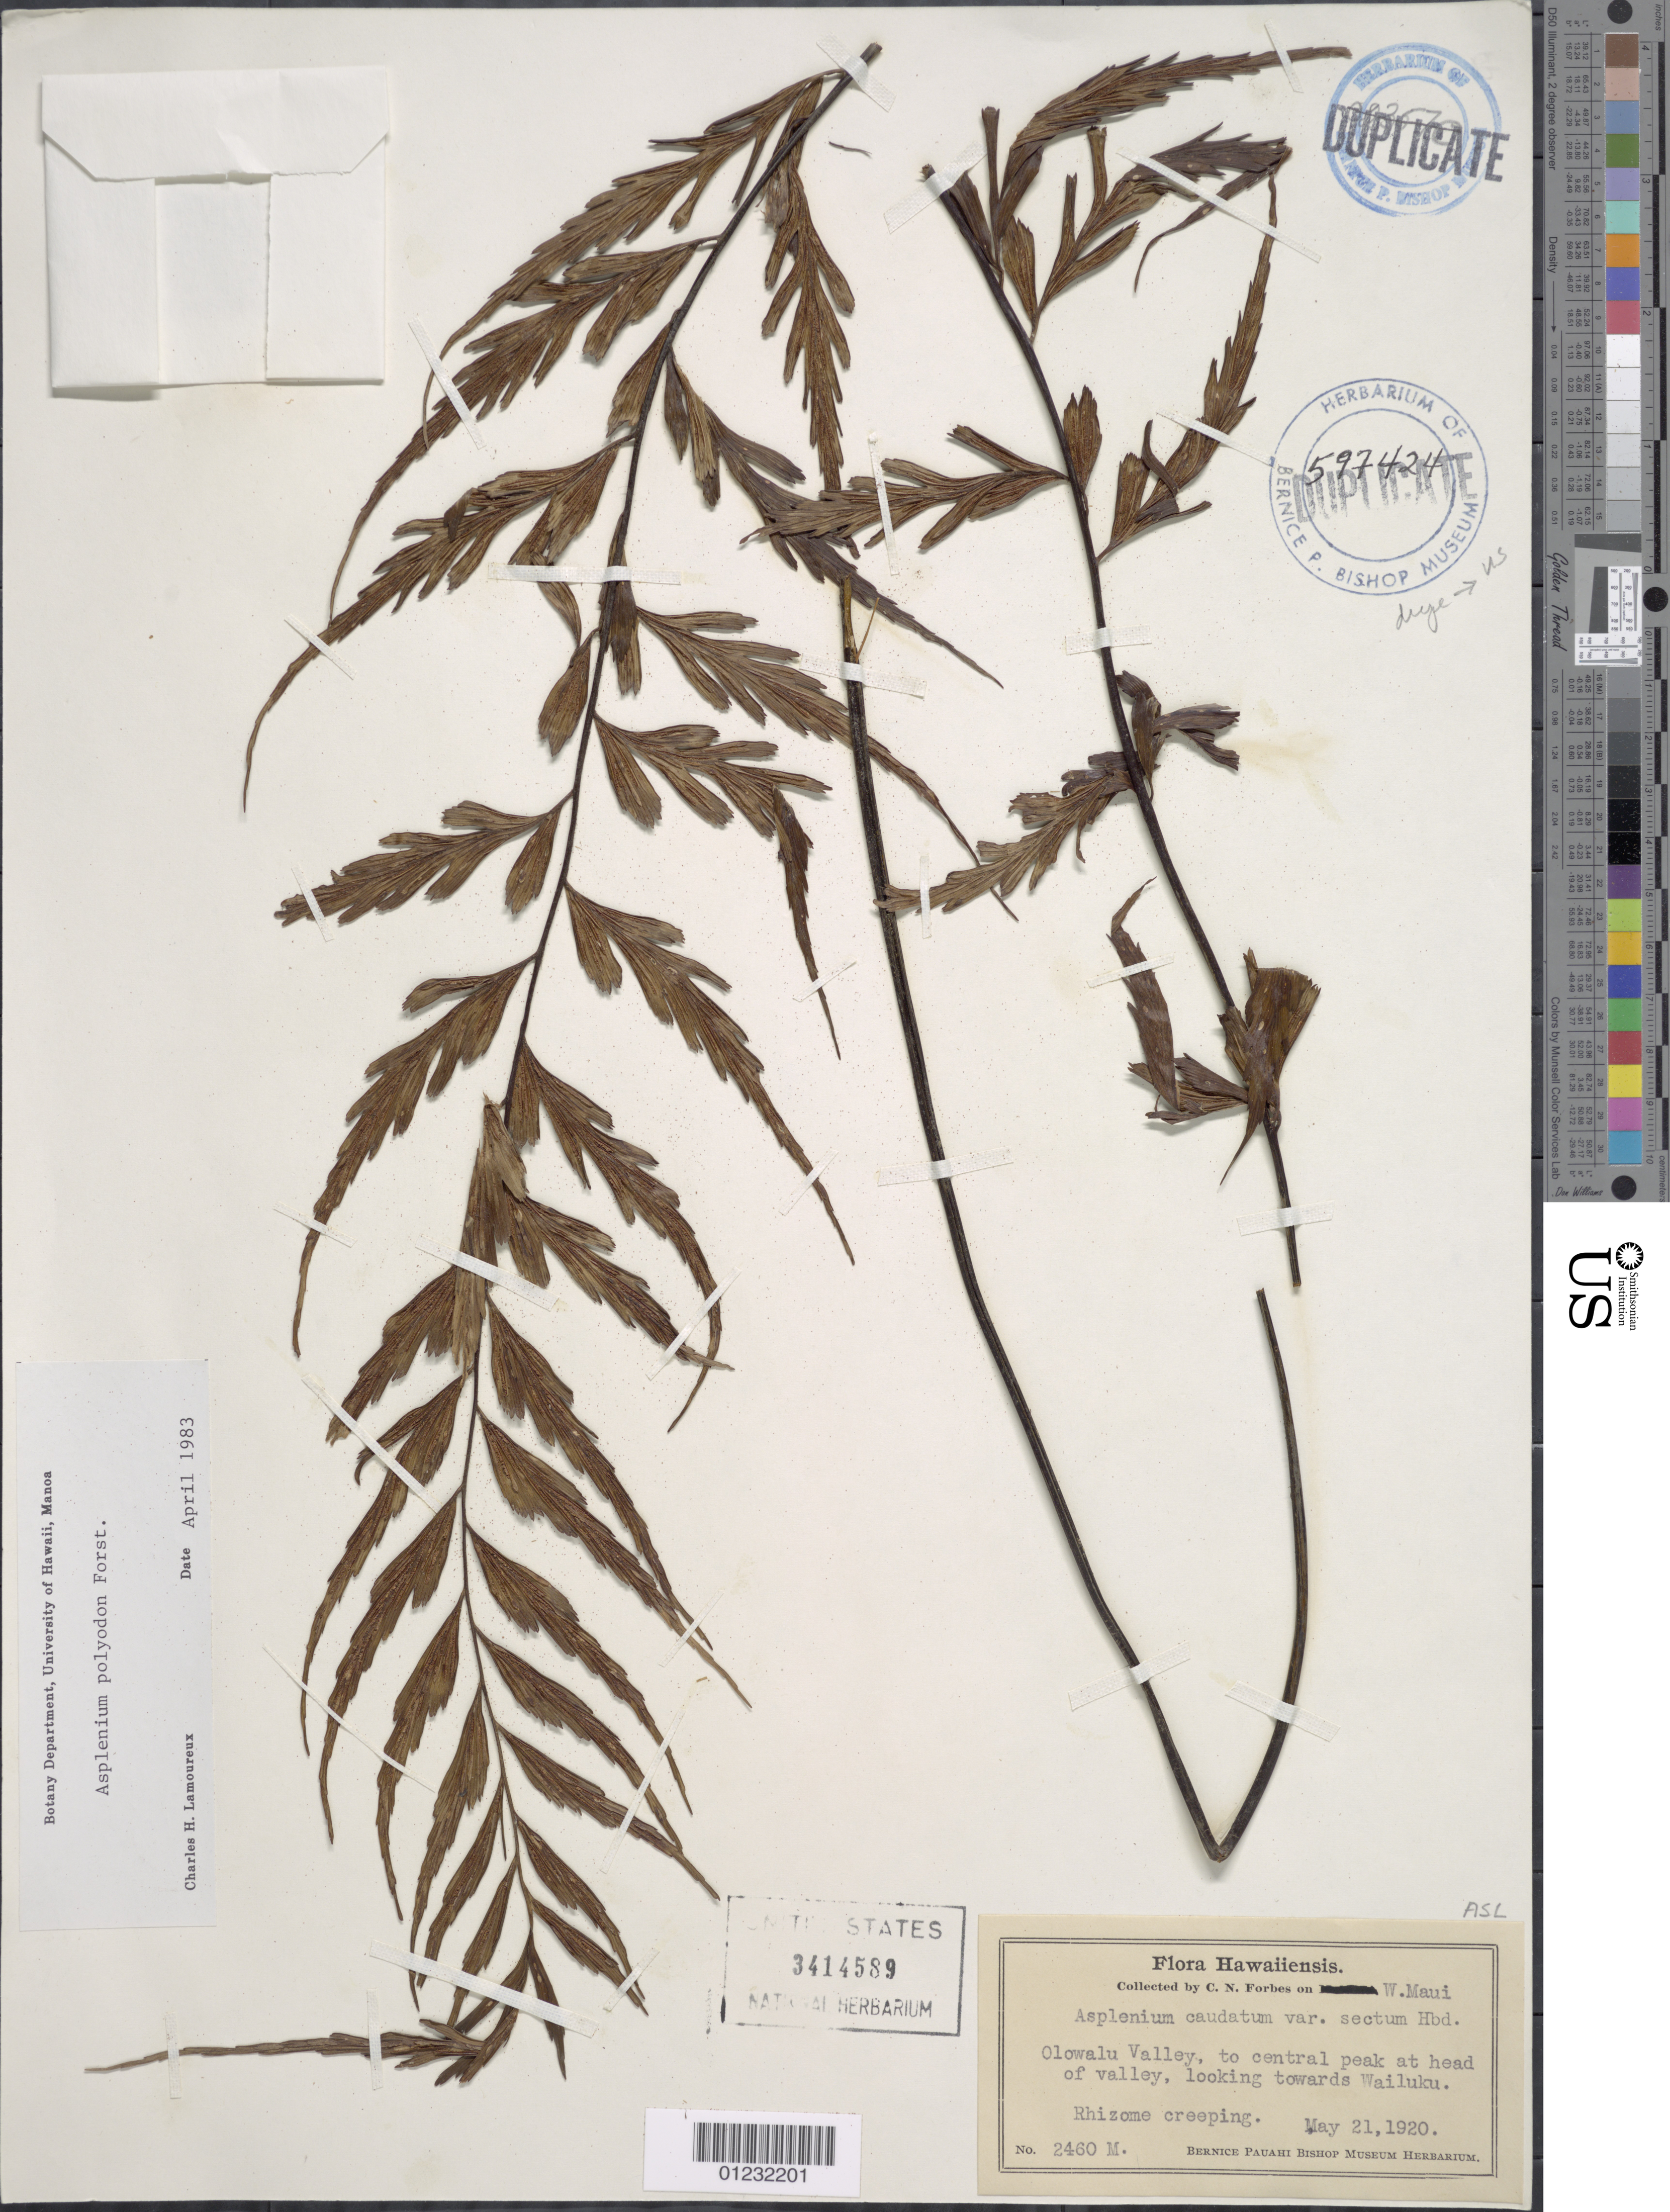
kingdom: Plantae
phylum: Tracheophyta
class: Polypodiopsida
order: Polypodiales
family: Aspleniaceae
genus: Asplenium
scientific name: Asplenium polyodon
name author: G. Forst.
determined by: Lamoureux, C. H.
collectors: C. N. Forbes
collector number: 2460.M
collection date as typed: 21 May 1920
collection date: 1920-05-21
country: United States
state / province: Hawaii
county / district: Maui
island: Maui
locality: Olowalu Valley, to central peak at head of valley, looking towards Wailuku, W Maui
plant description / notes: Voucher, State contract UCI1998-1 (ESP)-042 field no. Hawaii 259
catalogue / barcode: US 3414589